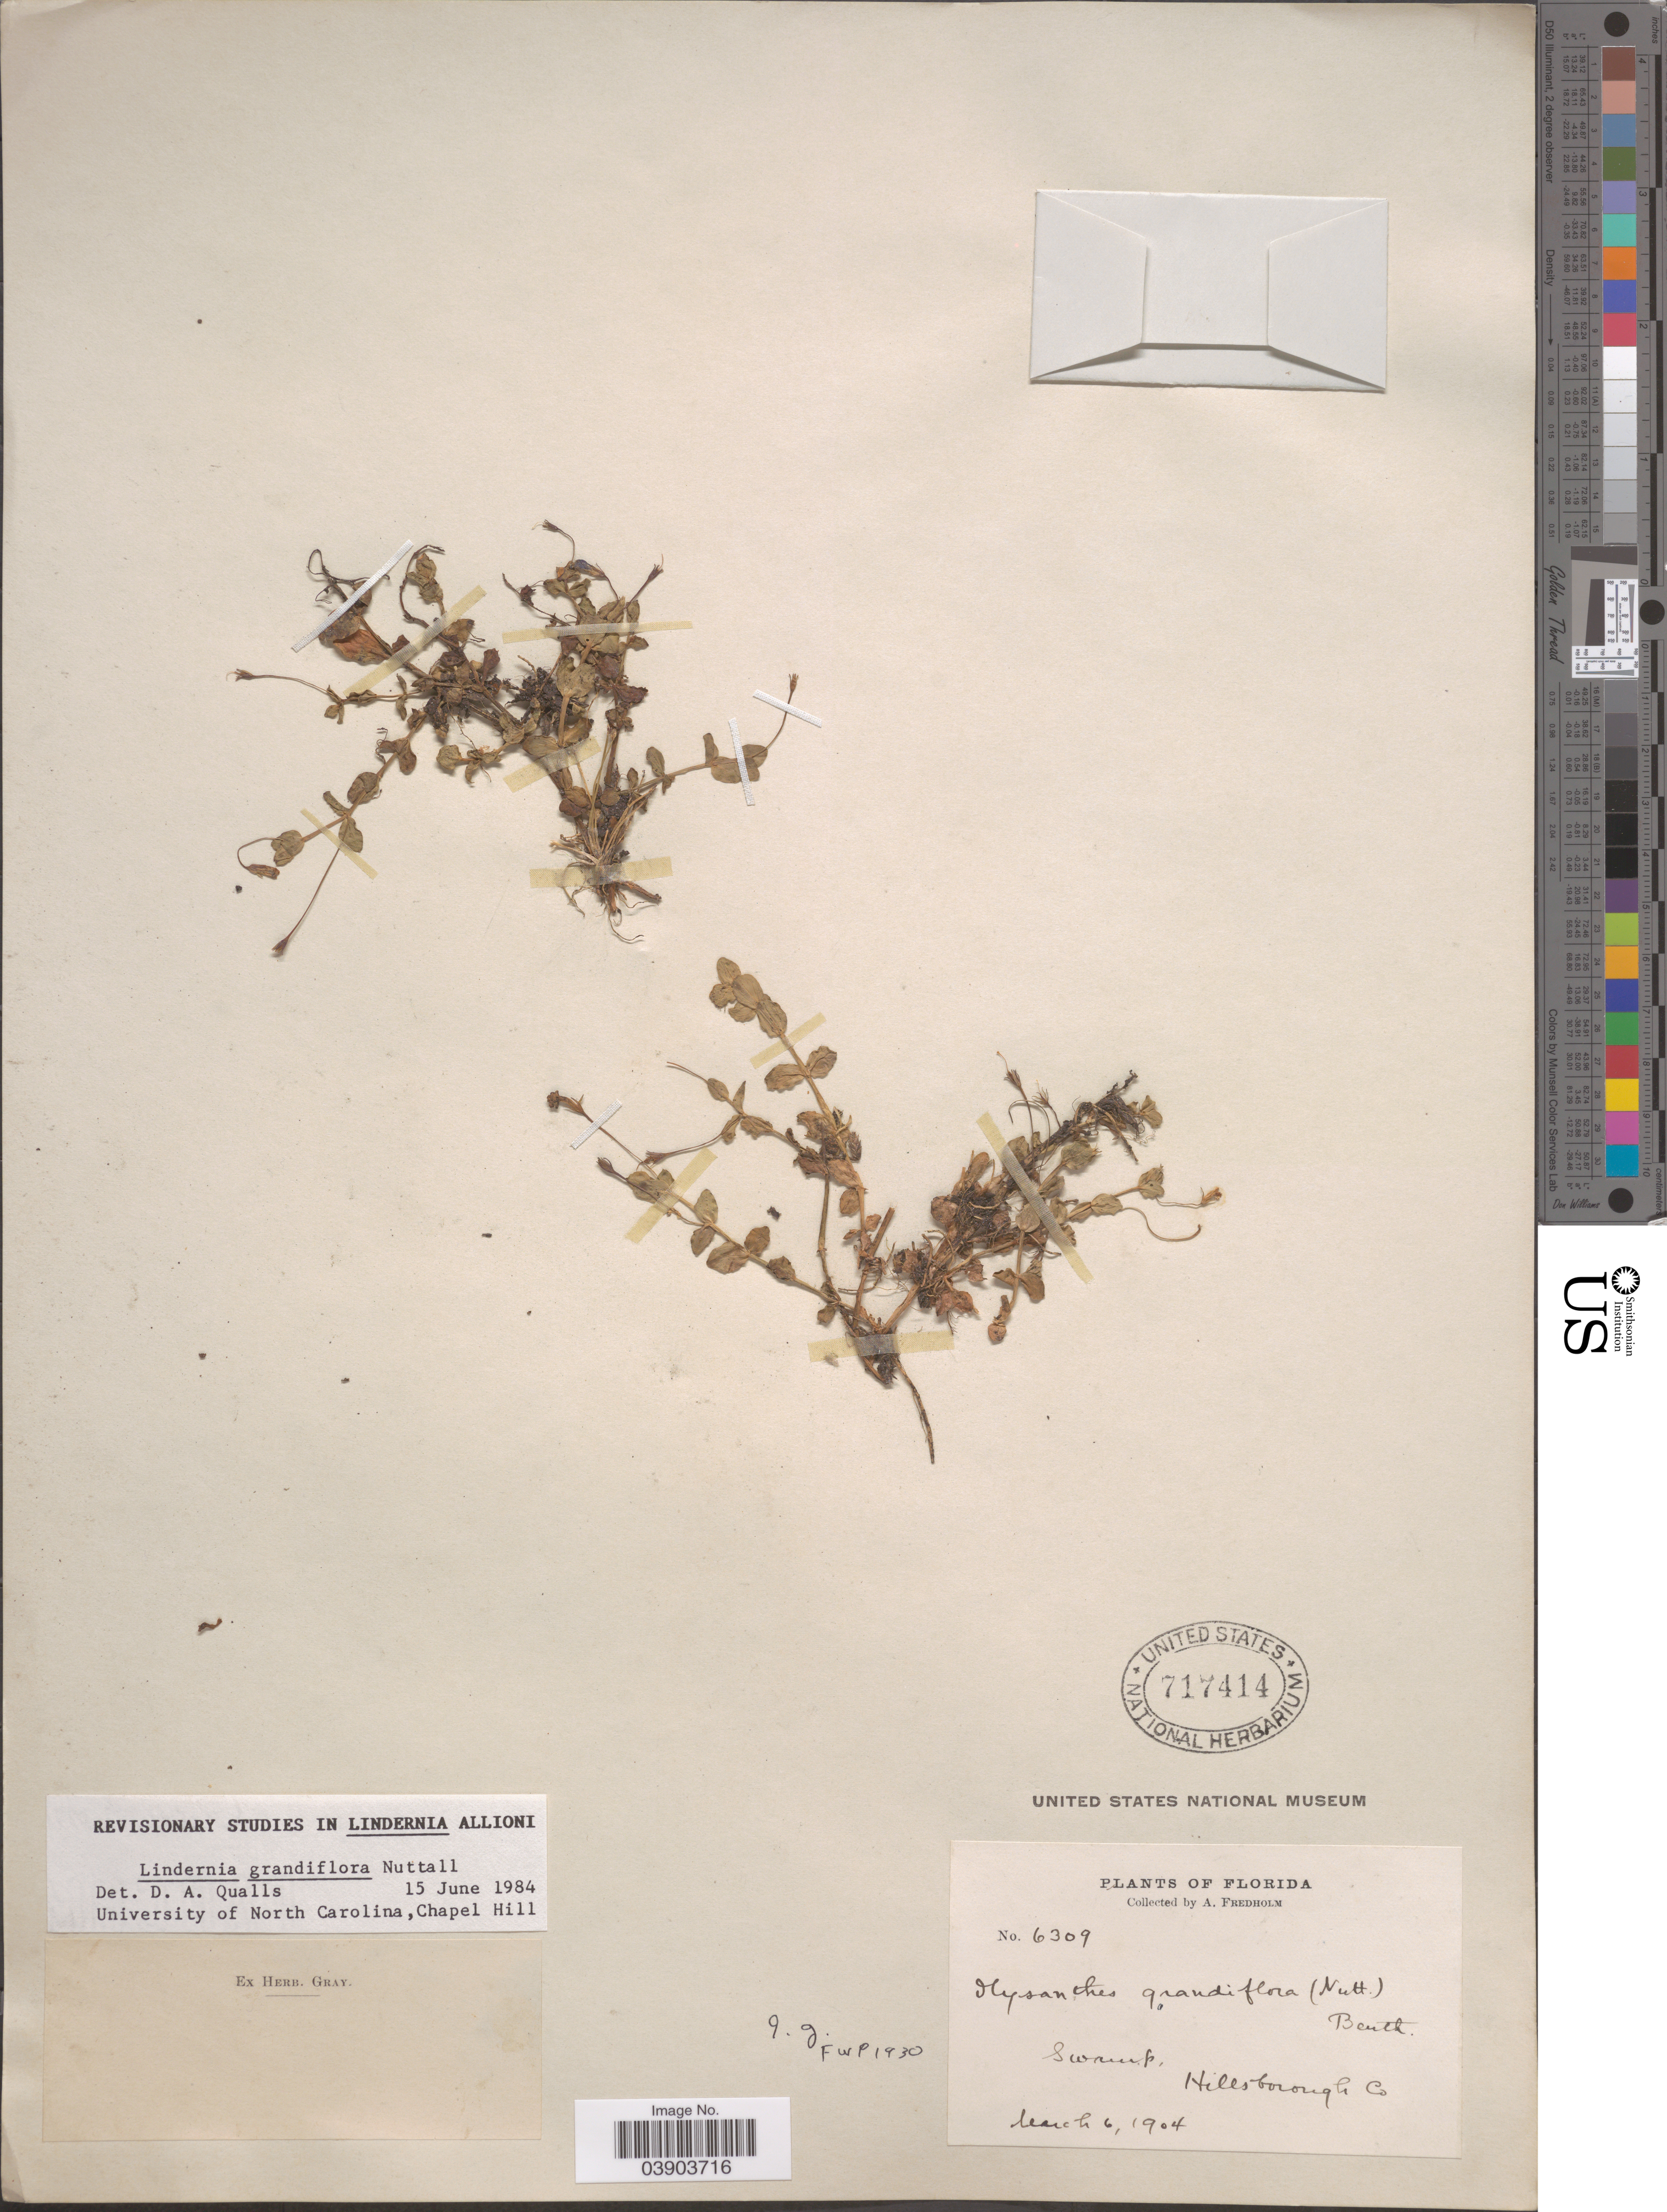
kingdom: Plantae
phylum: Tracheophyta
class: Magnoliopsida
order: Lamiales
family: Linderniaceae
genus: Lindernia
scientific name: Lindernia grandiflora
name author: Nutt.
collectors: A. Fredholm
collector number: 6309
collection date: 1904-03-06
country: United States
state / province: Florida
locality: Hillsborough Co.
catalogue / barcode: US 717414